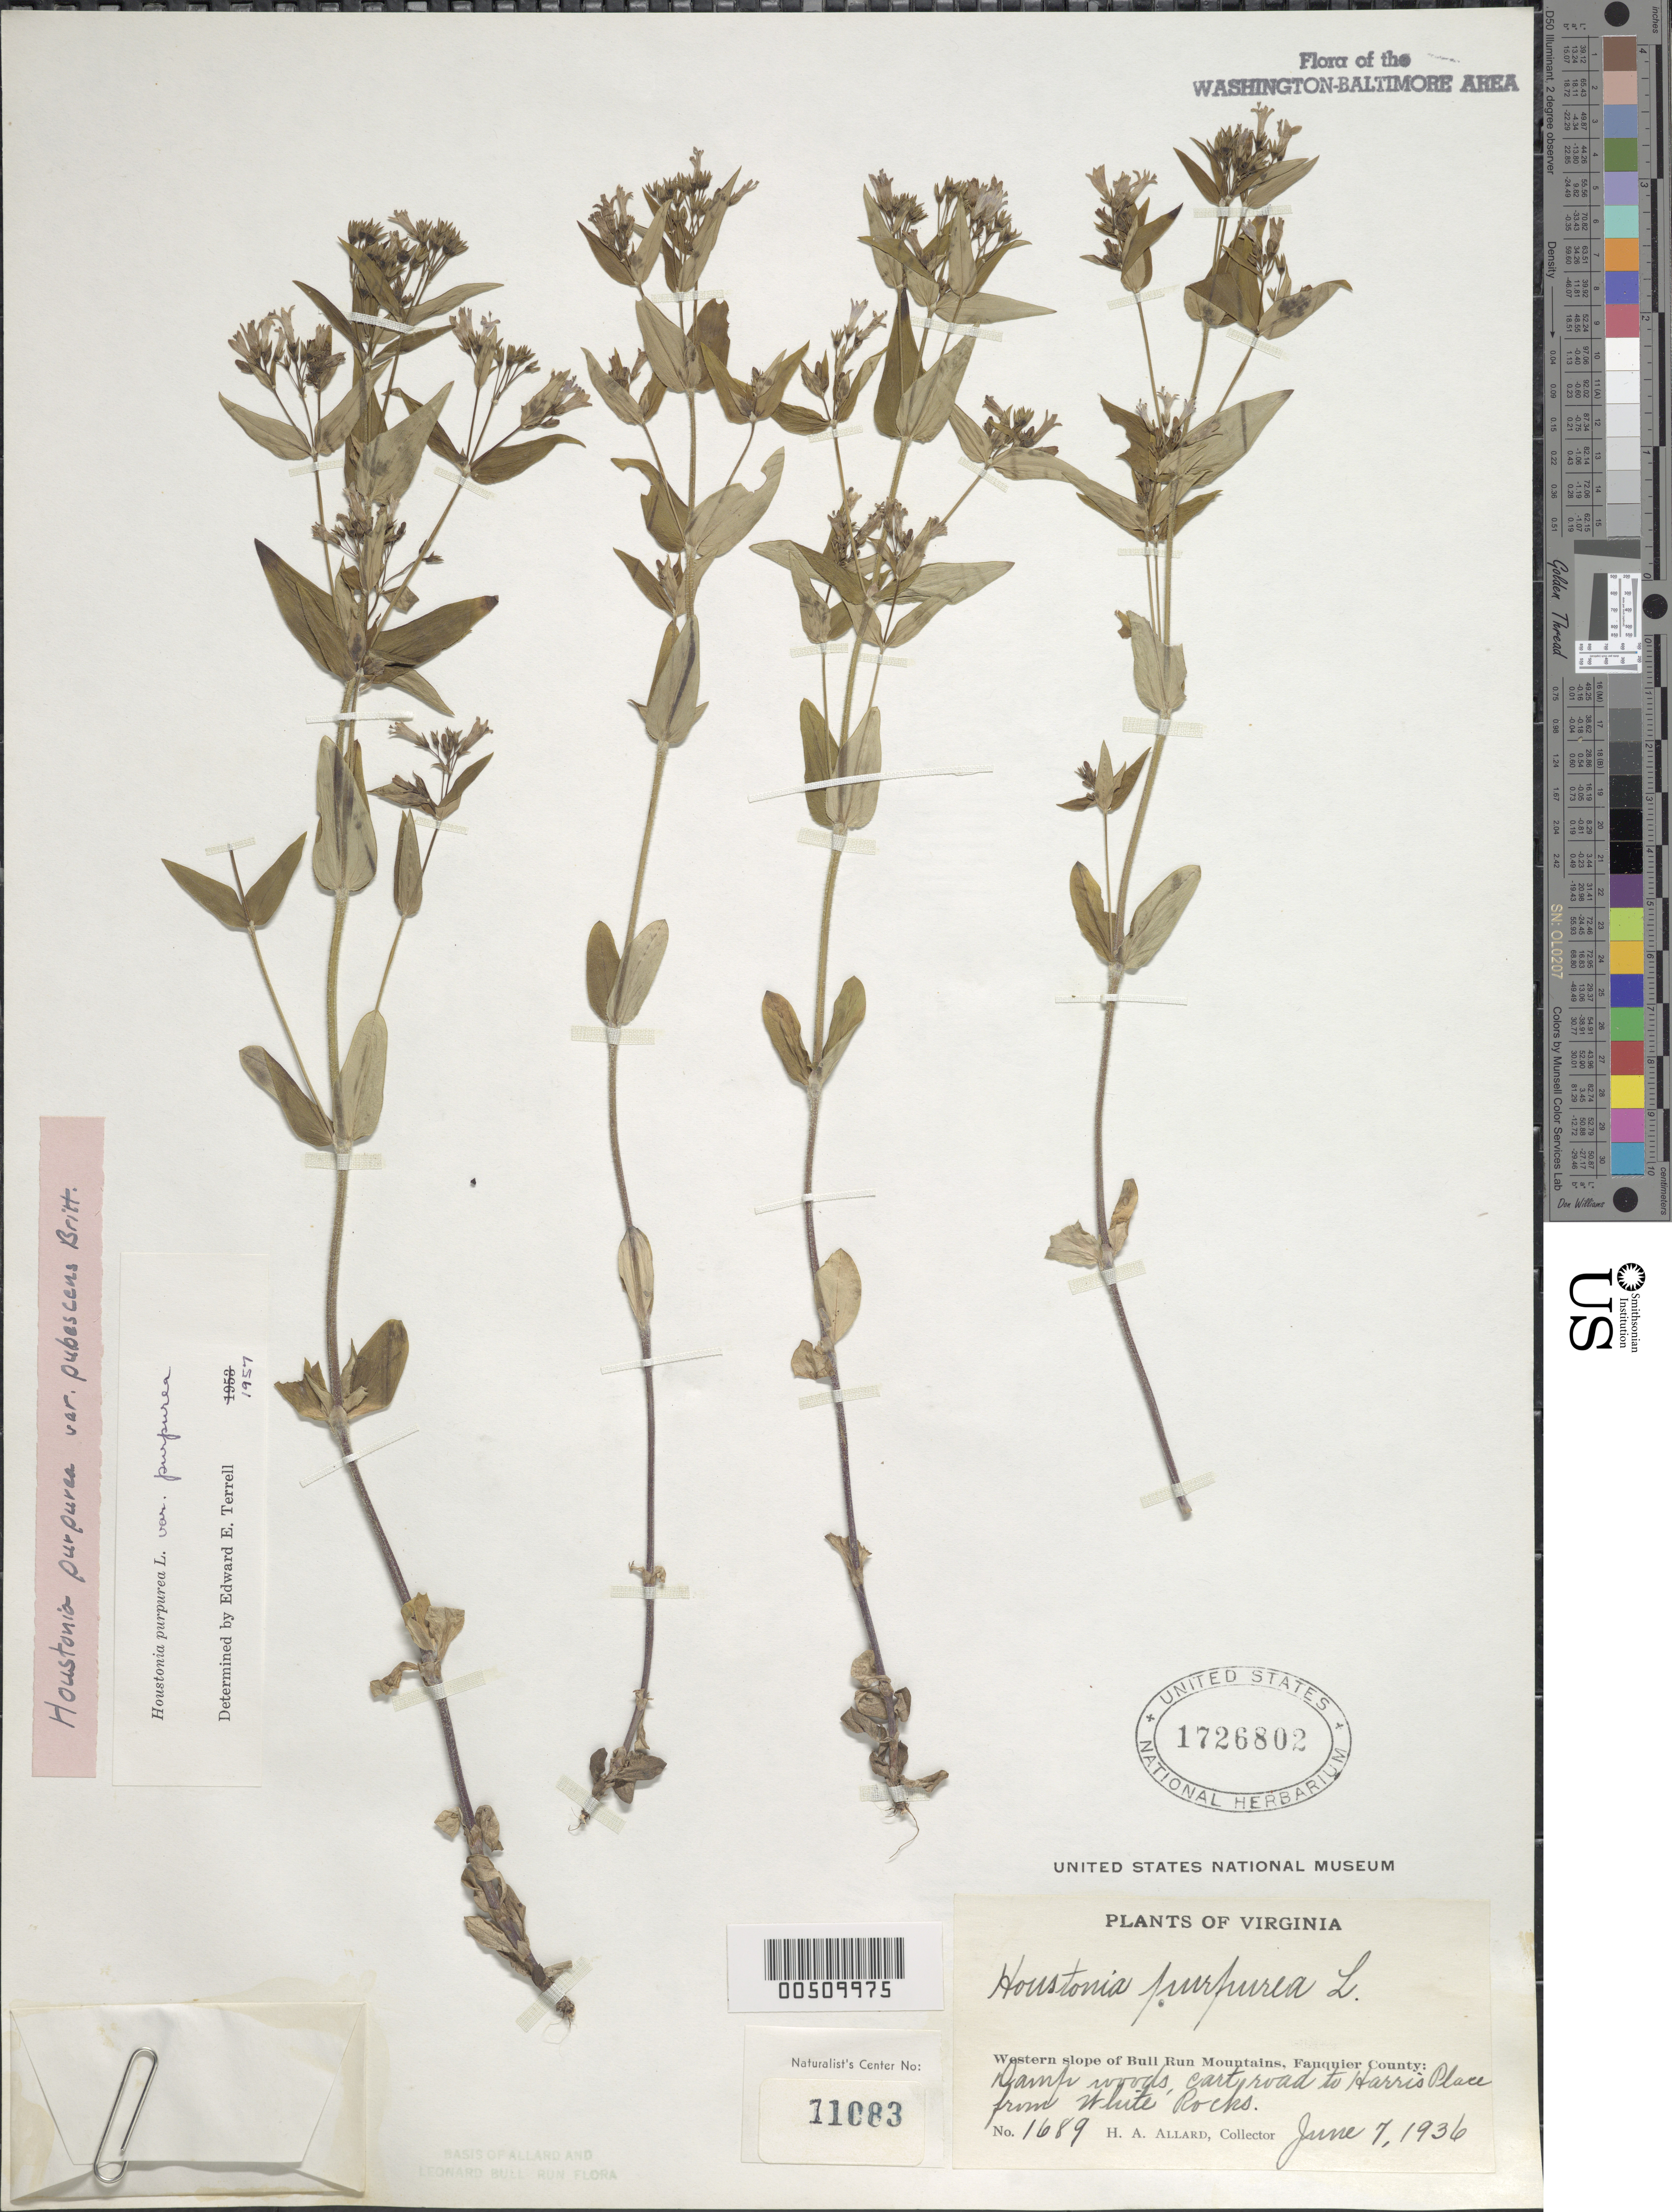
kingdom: Plantae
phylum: Tracheophyta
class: Magnoliopsida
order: Gentianales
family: Rubiaceae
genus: Houstonia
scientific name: Houstonia purpurea var. pubescens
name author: Britton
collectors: H. A. Allard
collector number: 1689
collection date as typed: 07 Jun 1936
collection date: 1936-06-07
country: United States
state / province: Virginia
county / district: Fauquier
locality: Bull Run Mts., road to Harris place from Whiterocks Bull Run Mts.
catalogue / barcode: US 1726802